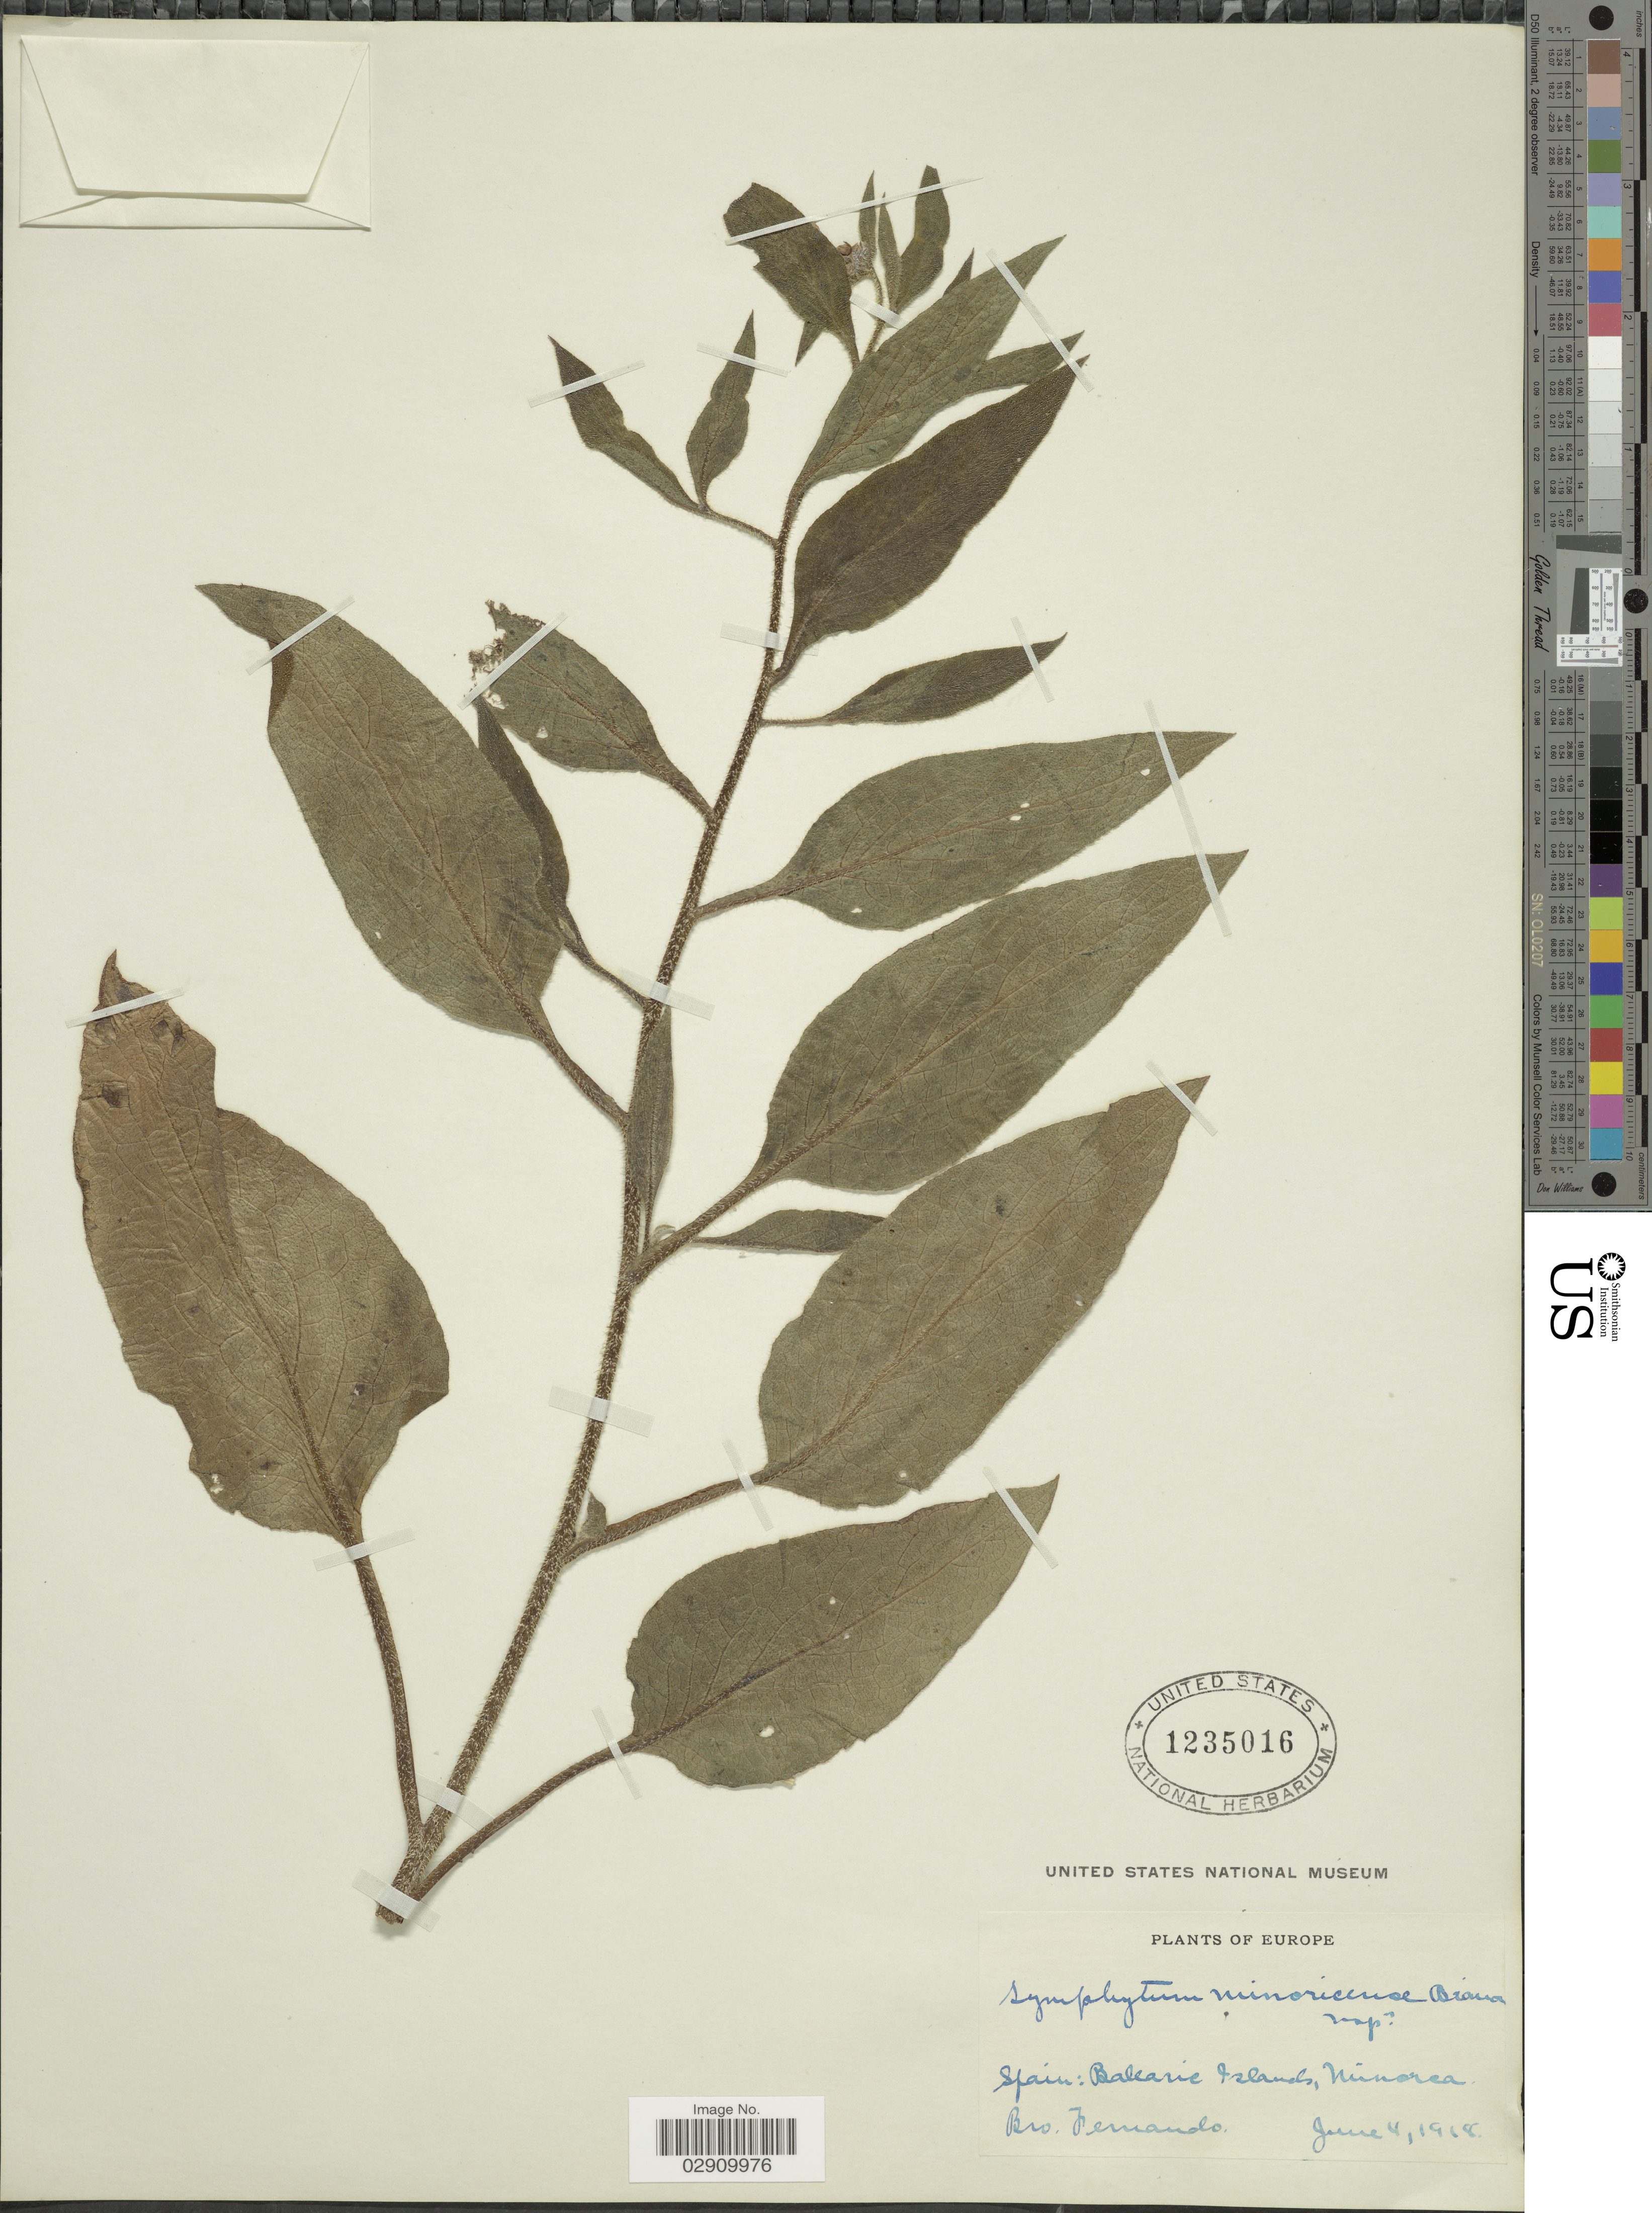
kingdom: Plantae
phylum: Tracheophyta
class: Magnoliopsida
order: Boraginales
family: Boraginaceae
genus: Symphytum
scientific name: Symphytum minoricense Boiss. sp. nov. ined.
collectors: -- Fernando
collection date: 1918-06-04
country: Spain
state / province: Islas Baleares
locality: Balcaric Islands, Minorca.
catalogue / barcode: US 1235016